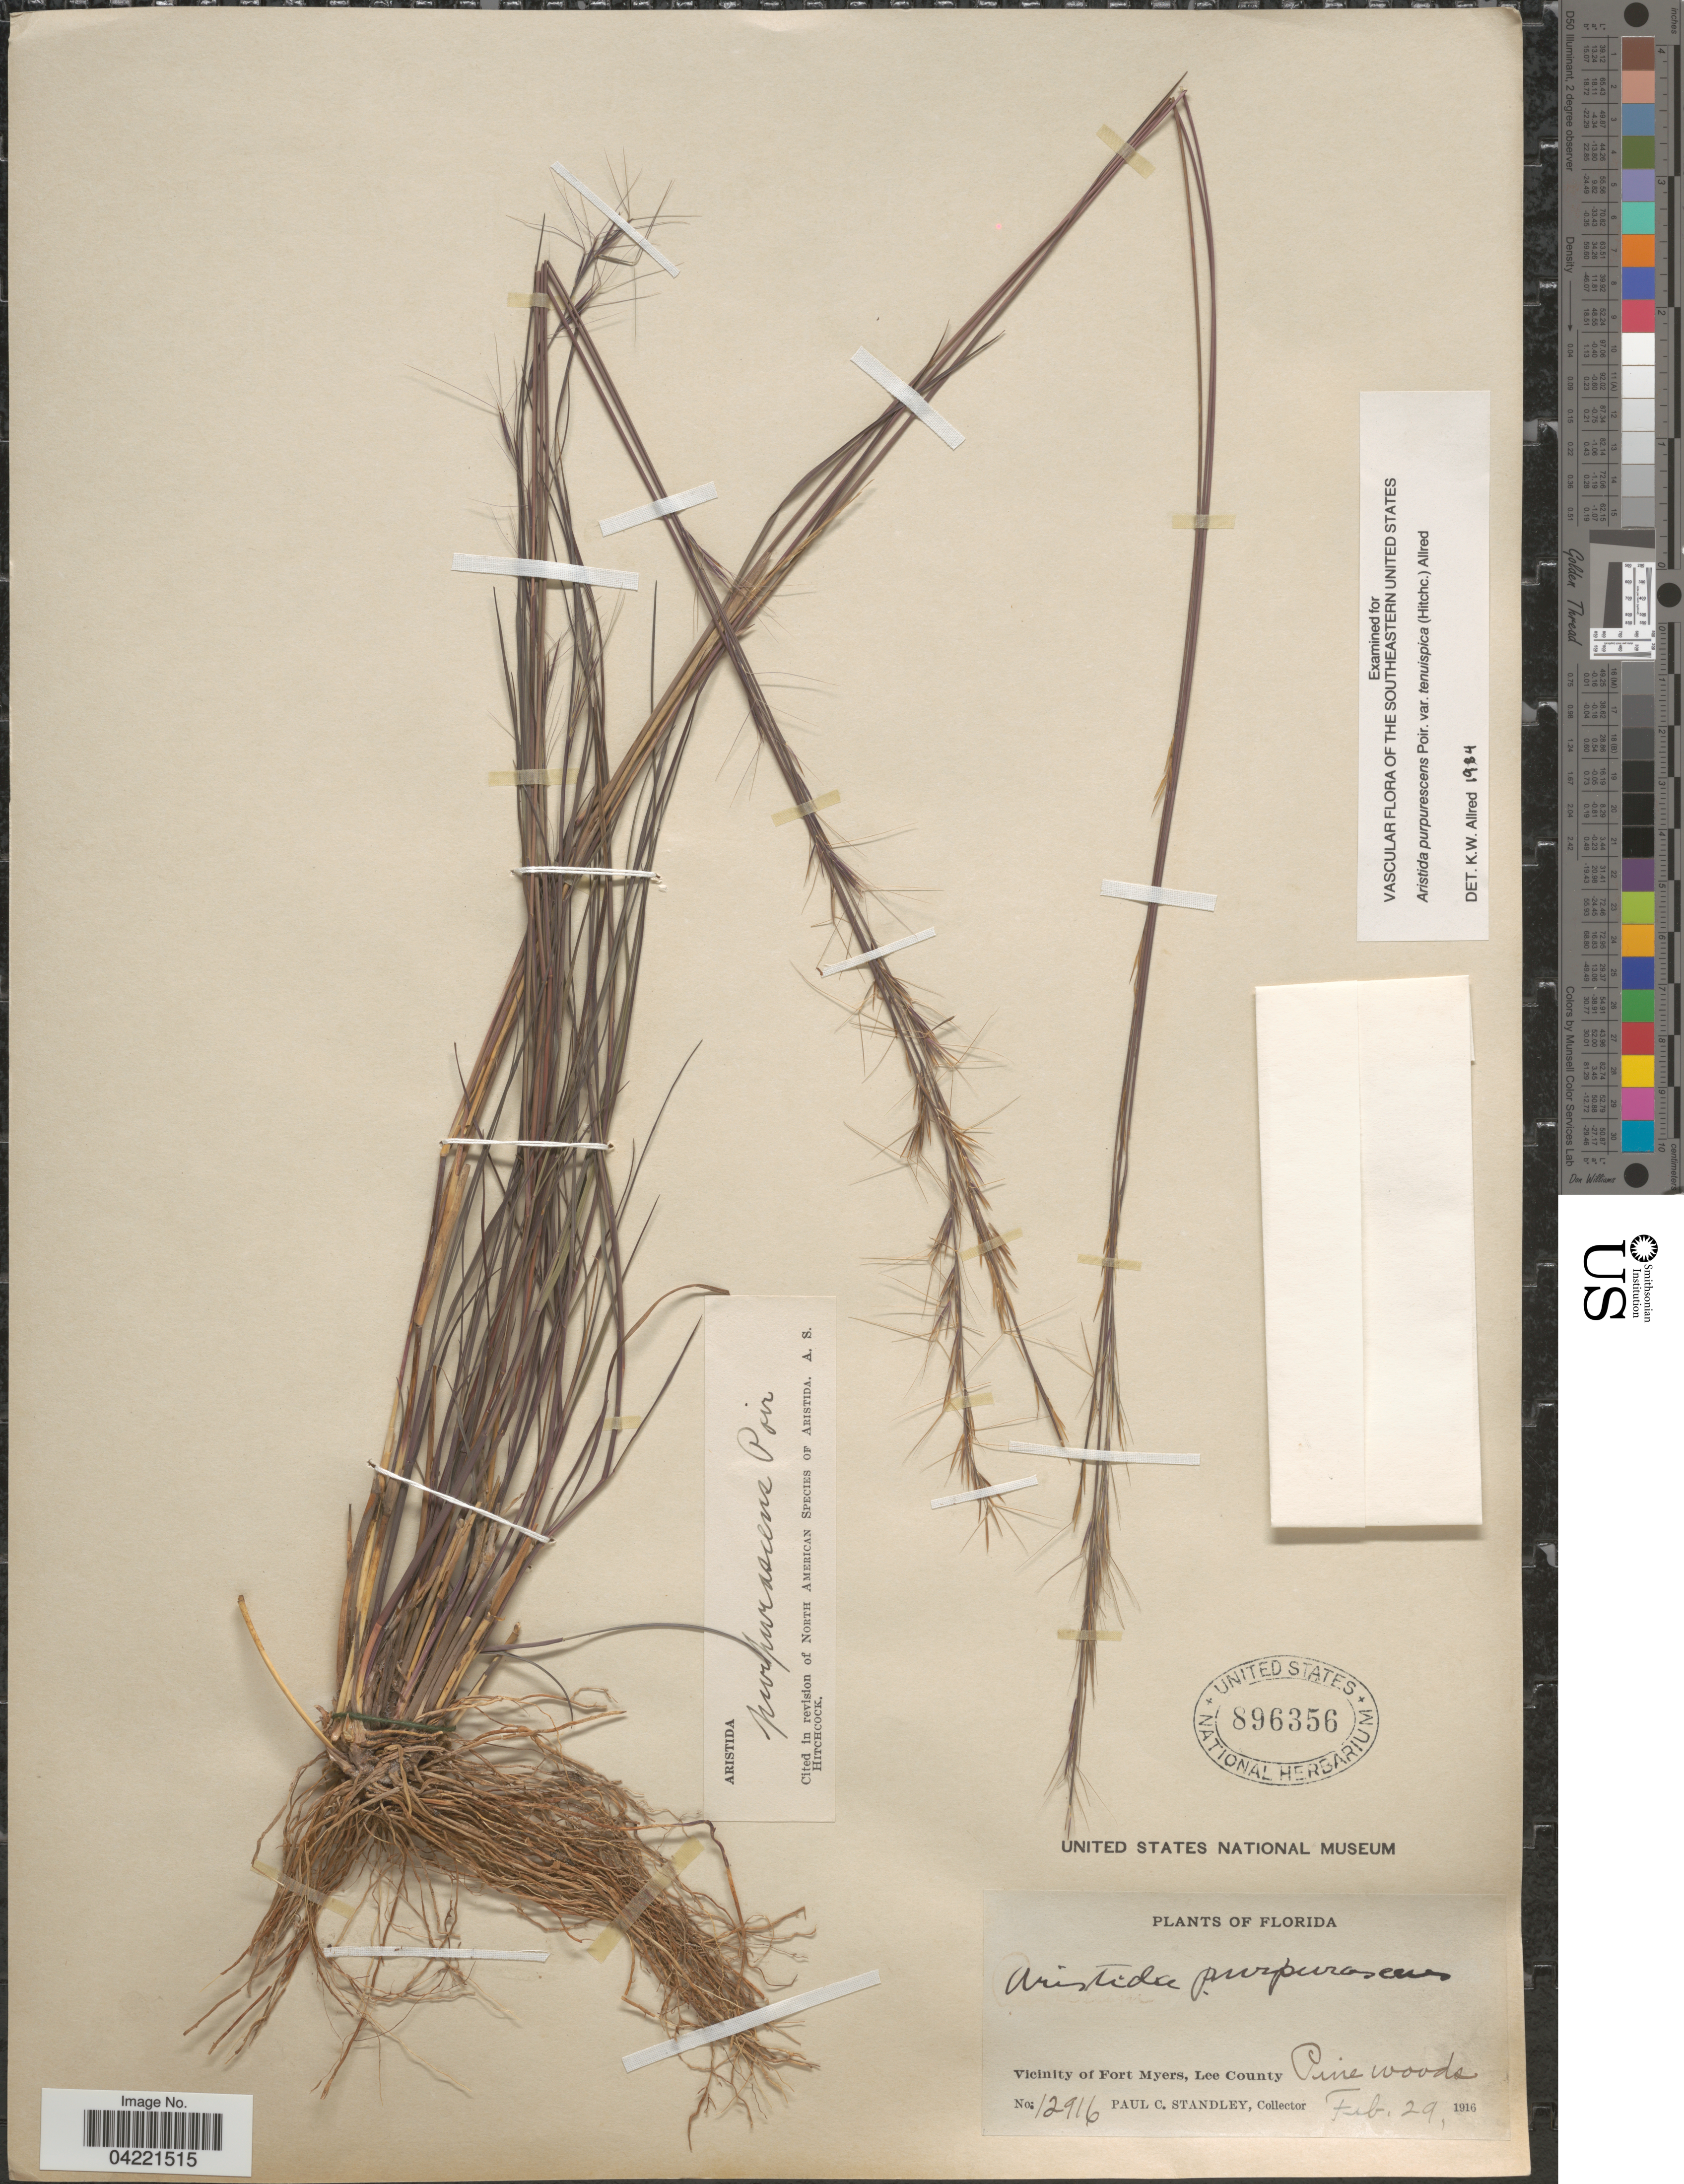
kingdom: Plantae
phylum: Tracheophyta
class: Liliopsida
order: Poales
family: Poaceae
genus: Aristida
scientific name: Aristida purpurascens var. tenuispica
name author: (Hitchc.) Allred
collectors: P. C. Standley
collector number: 12916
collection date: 1916-02-29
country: United States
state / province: Florida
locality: Vicinity of Fort Myers, Lee County.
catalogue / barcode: US 896356